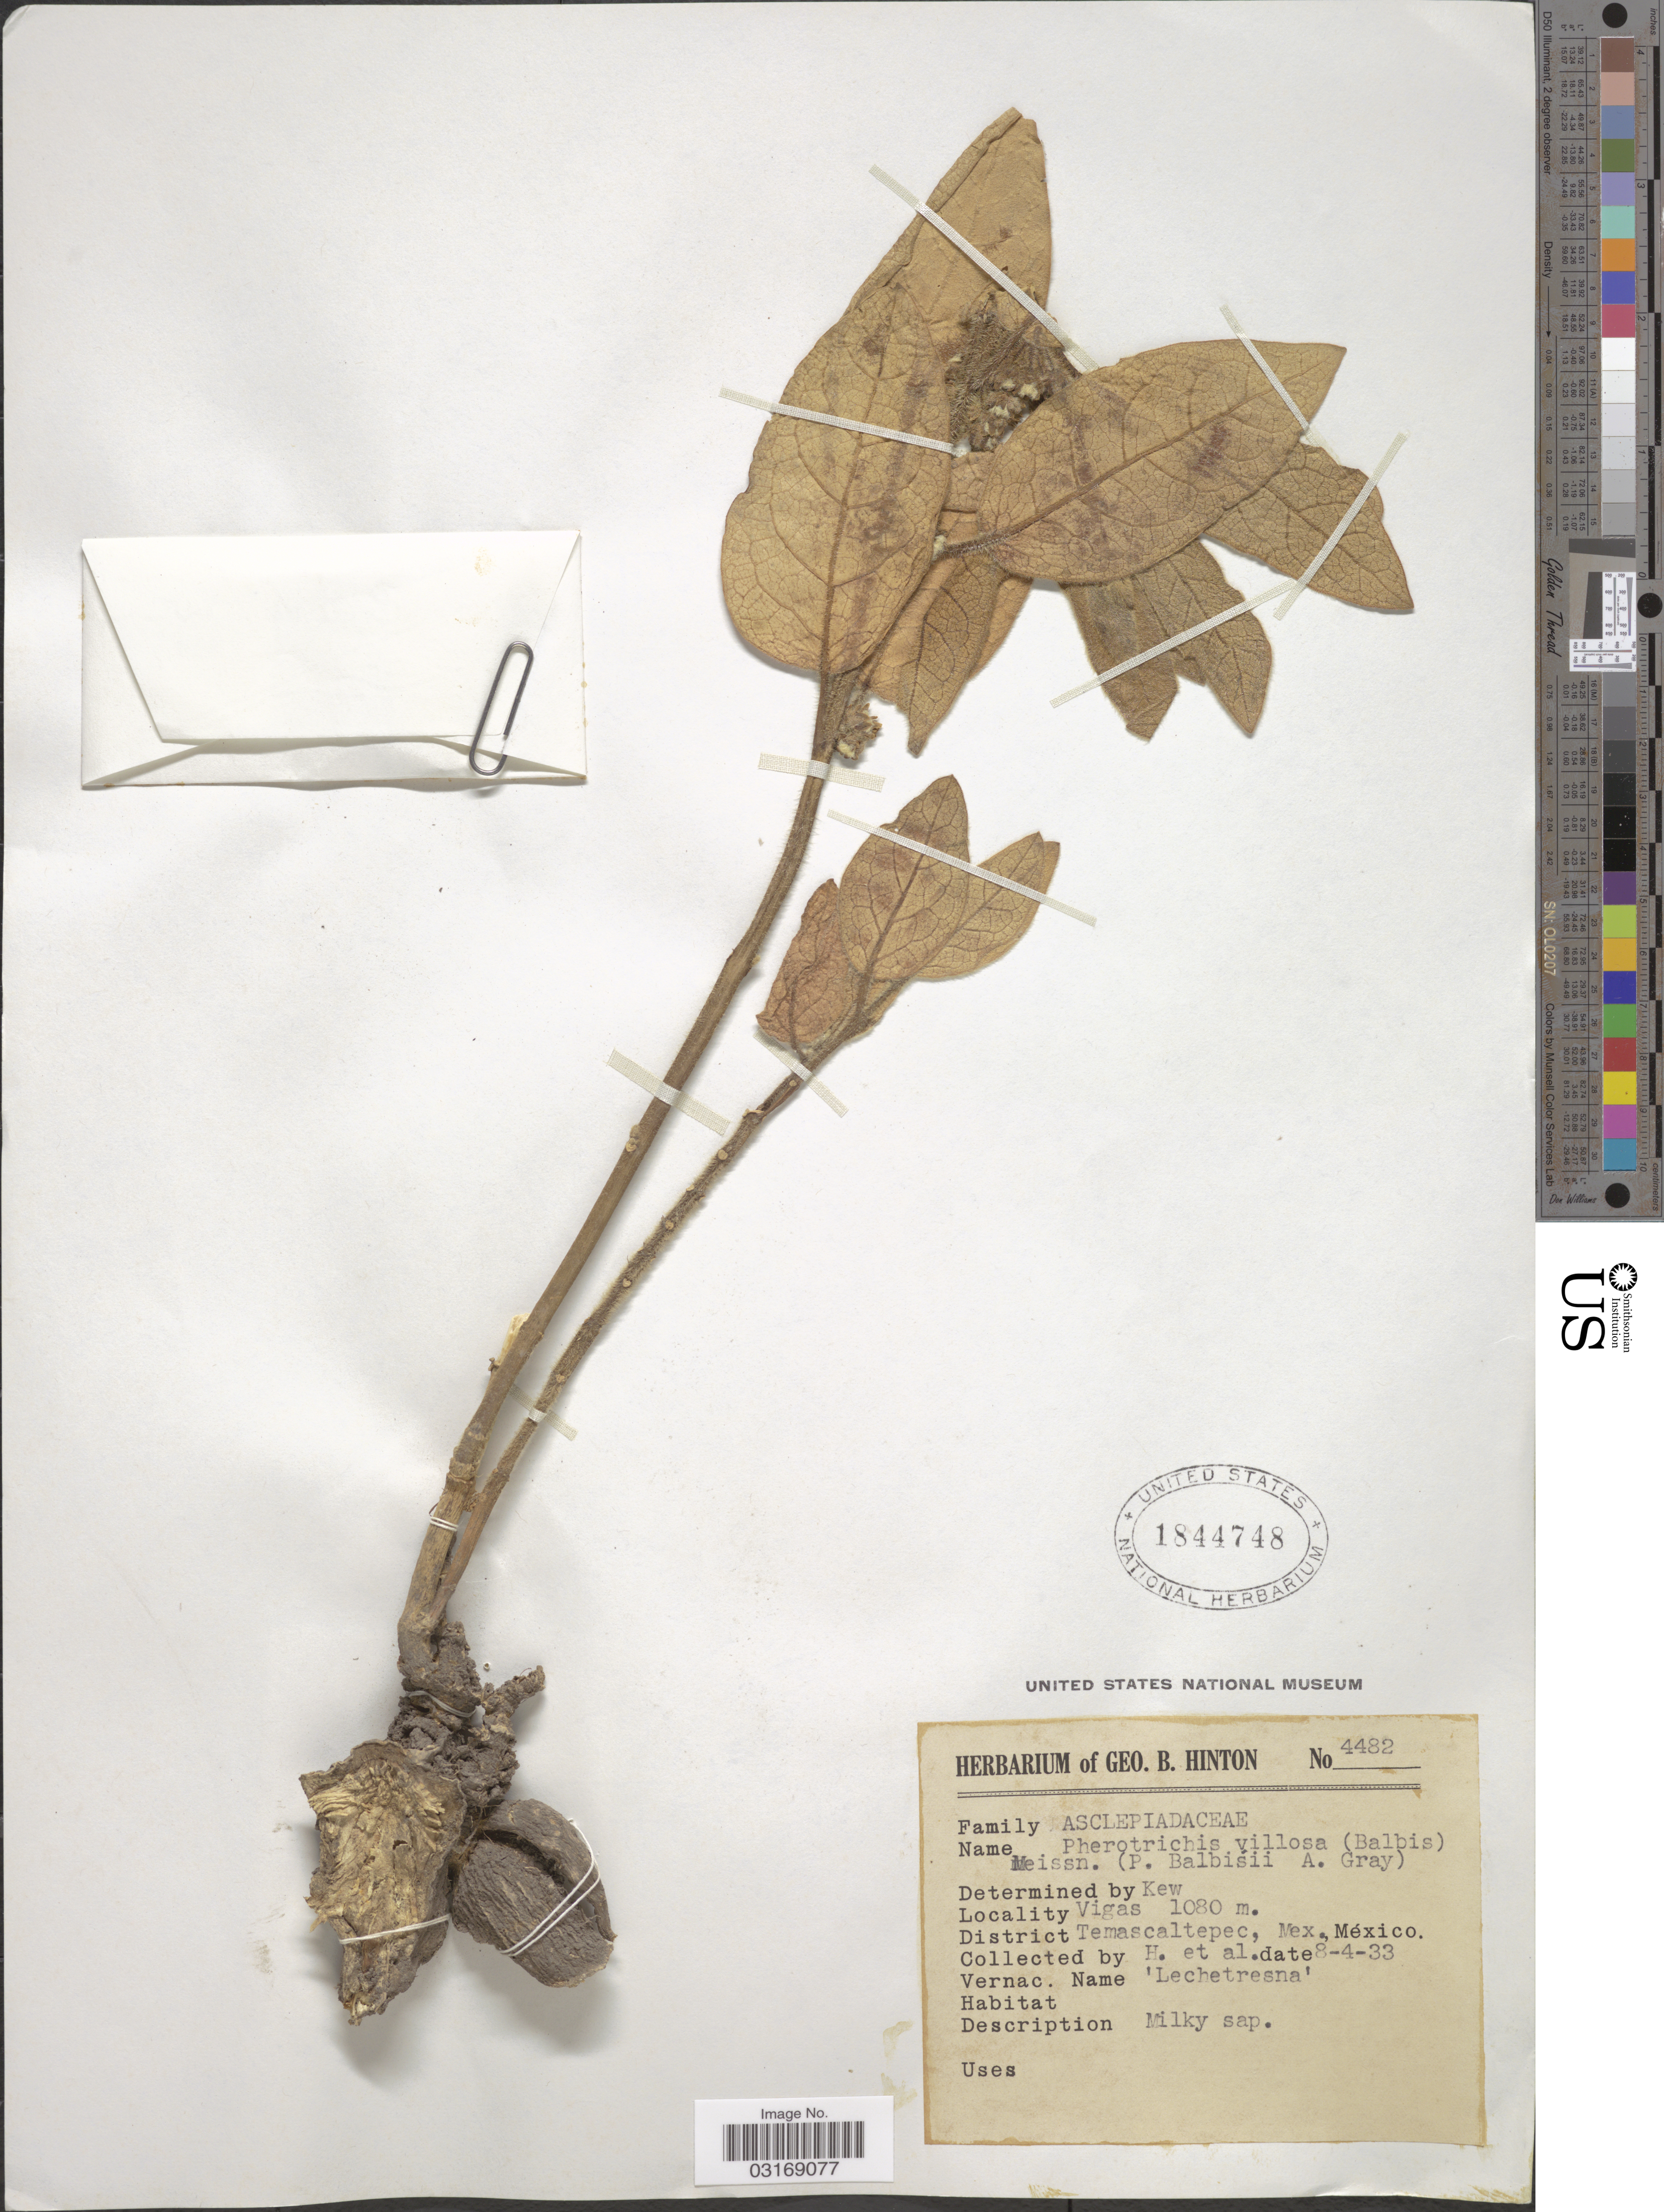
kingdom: Plantae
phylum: Tracheophyta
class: Magnoliopsida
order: Gentianales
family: Apocynaceae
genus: Pherotrichis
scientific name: Pherotrichis villosa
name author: (Schult.) Meisn.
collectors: G. B. Hinton & et al.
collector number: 4482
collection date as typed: Transcribed d/m/y: 8/4/33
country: Mexico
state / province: México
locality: Vigas. District Temascaltepec.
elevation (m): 1080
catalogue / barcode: US 1844748